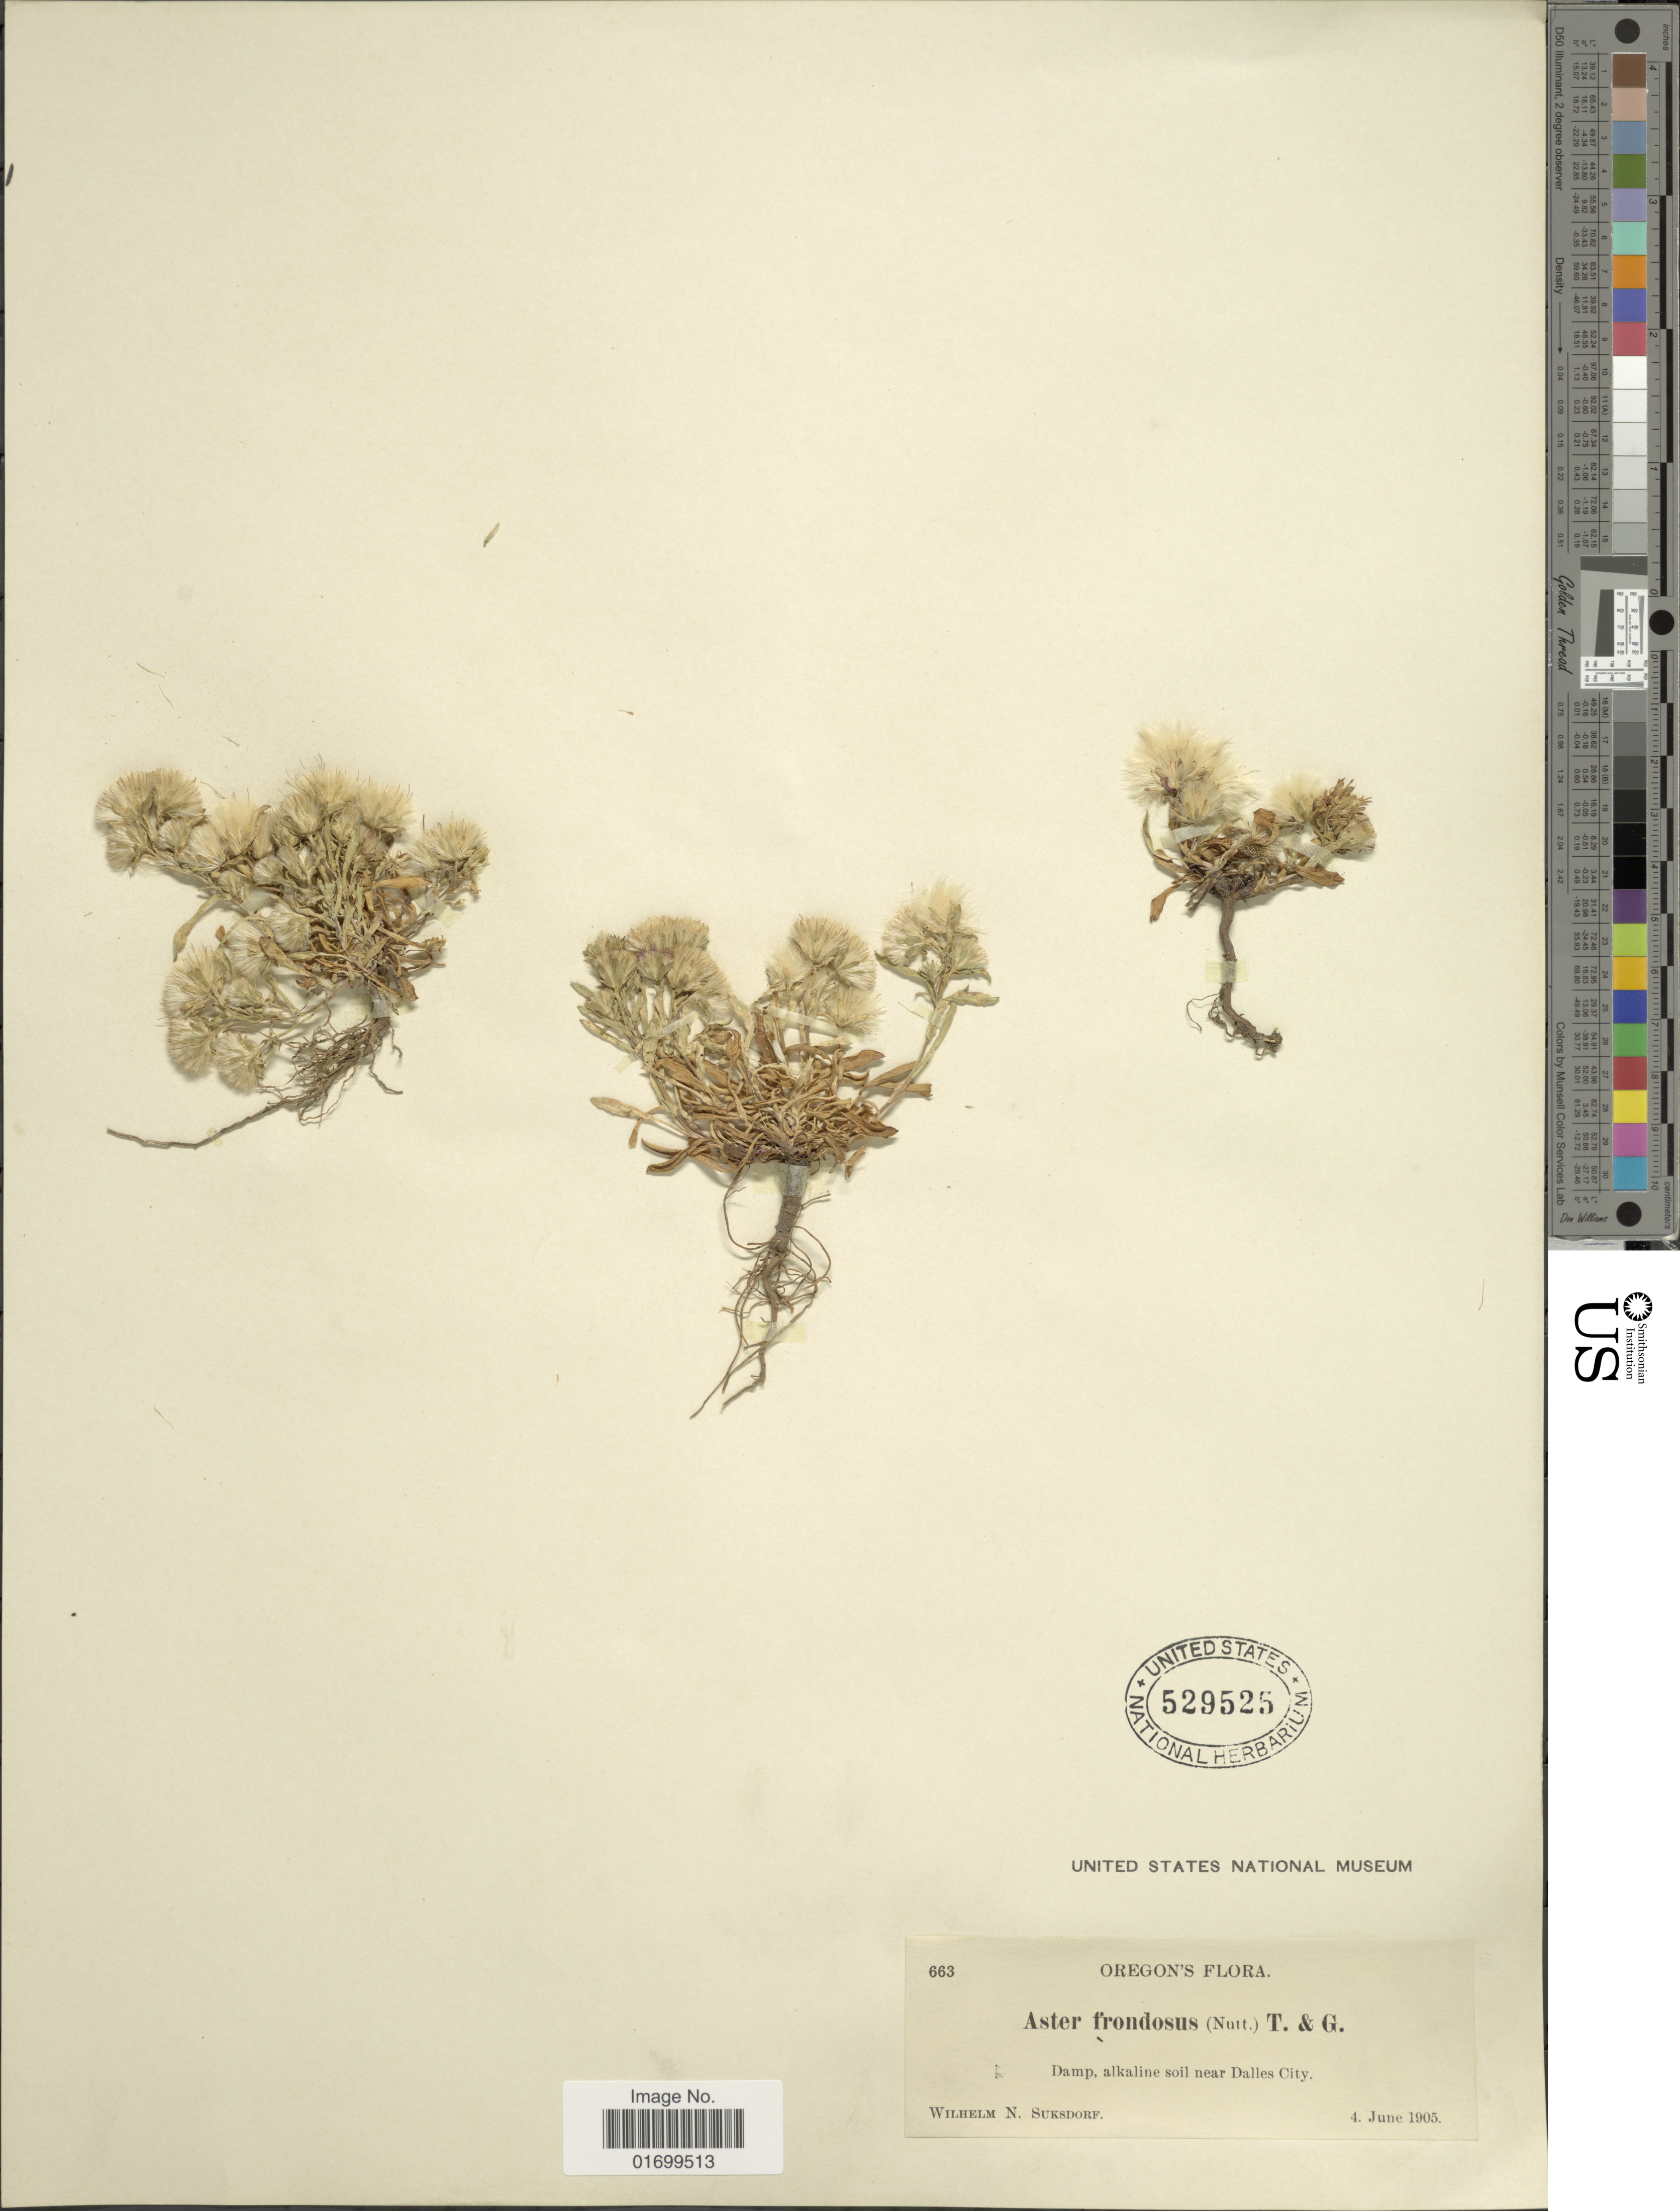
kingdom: Plantae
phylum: Tracheophyta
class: Magnoliopsida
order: Asterales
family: Asteraceae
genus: Symphyotrichum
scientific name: Symphyotrichum frondosum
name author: (Nutt.) G.L. Nesom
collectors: W. N. Suksdorf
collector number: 663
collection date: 1905-06-04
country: United States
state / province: Oregon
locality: Damp, alkaline soil near Dalles City.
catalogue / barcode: US 529525